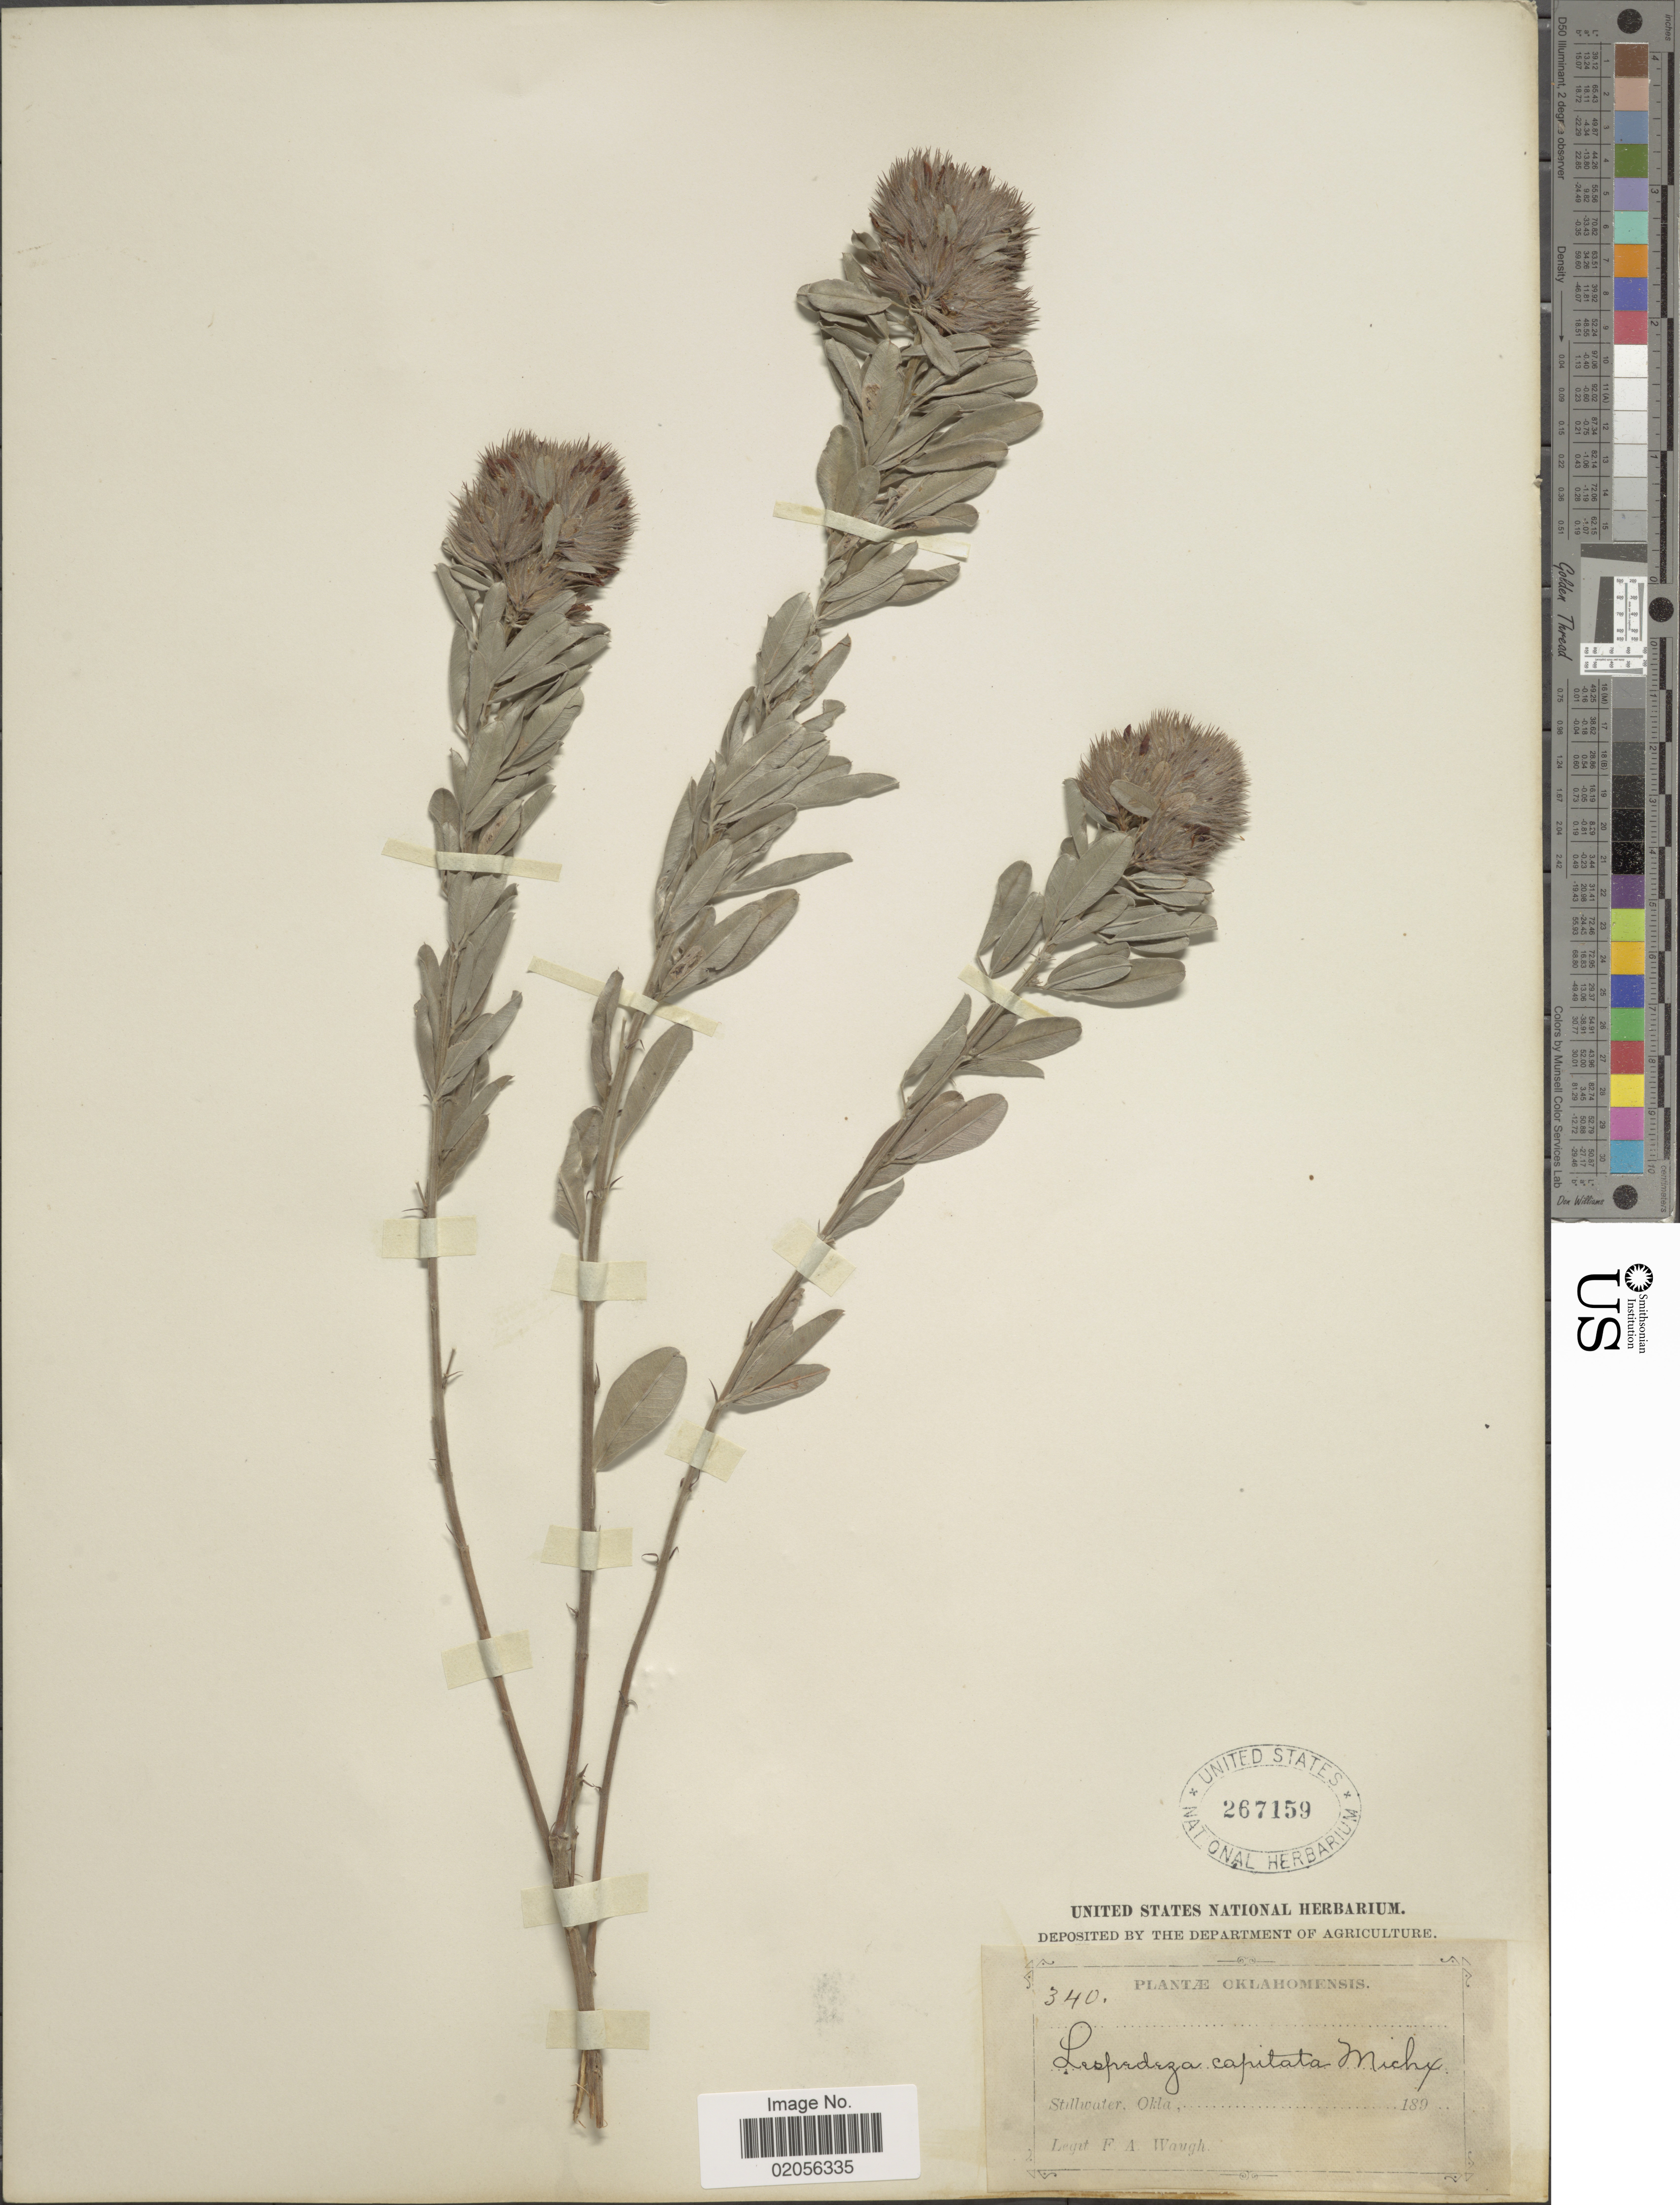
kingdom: Plantae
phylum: Tracheophyta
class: Magnoliopsida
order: Fabales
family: Fabaceae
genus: Lespedeza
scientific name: Lespedeza capitata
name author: Michx.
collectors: F. Waugh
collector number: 340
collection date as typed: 189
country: United States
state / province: Oklahoma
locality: Stillwater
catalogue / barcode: US 267159